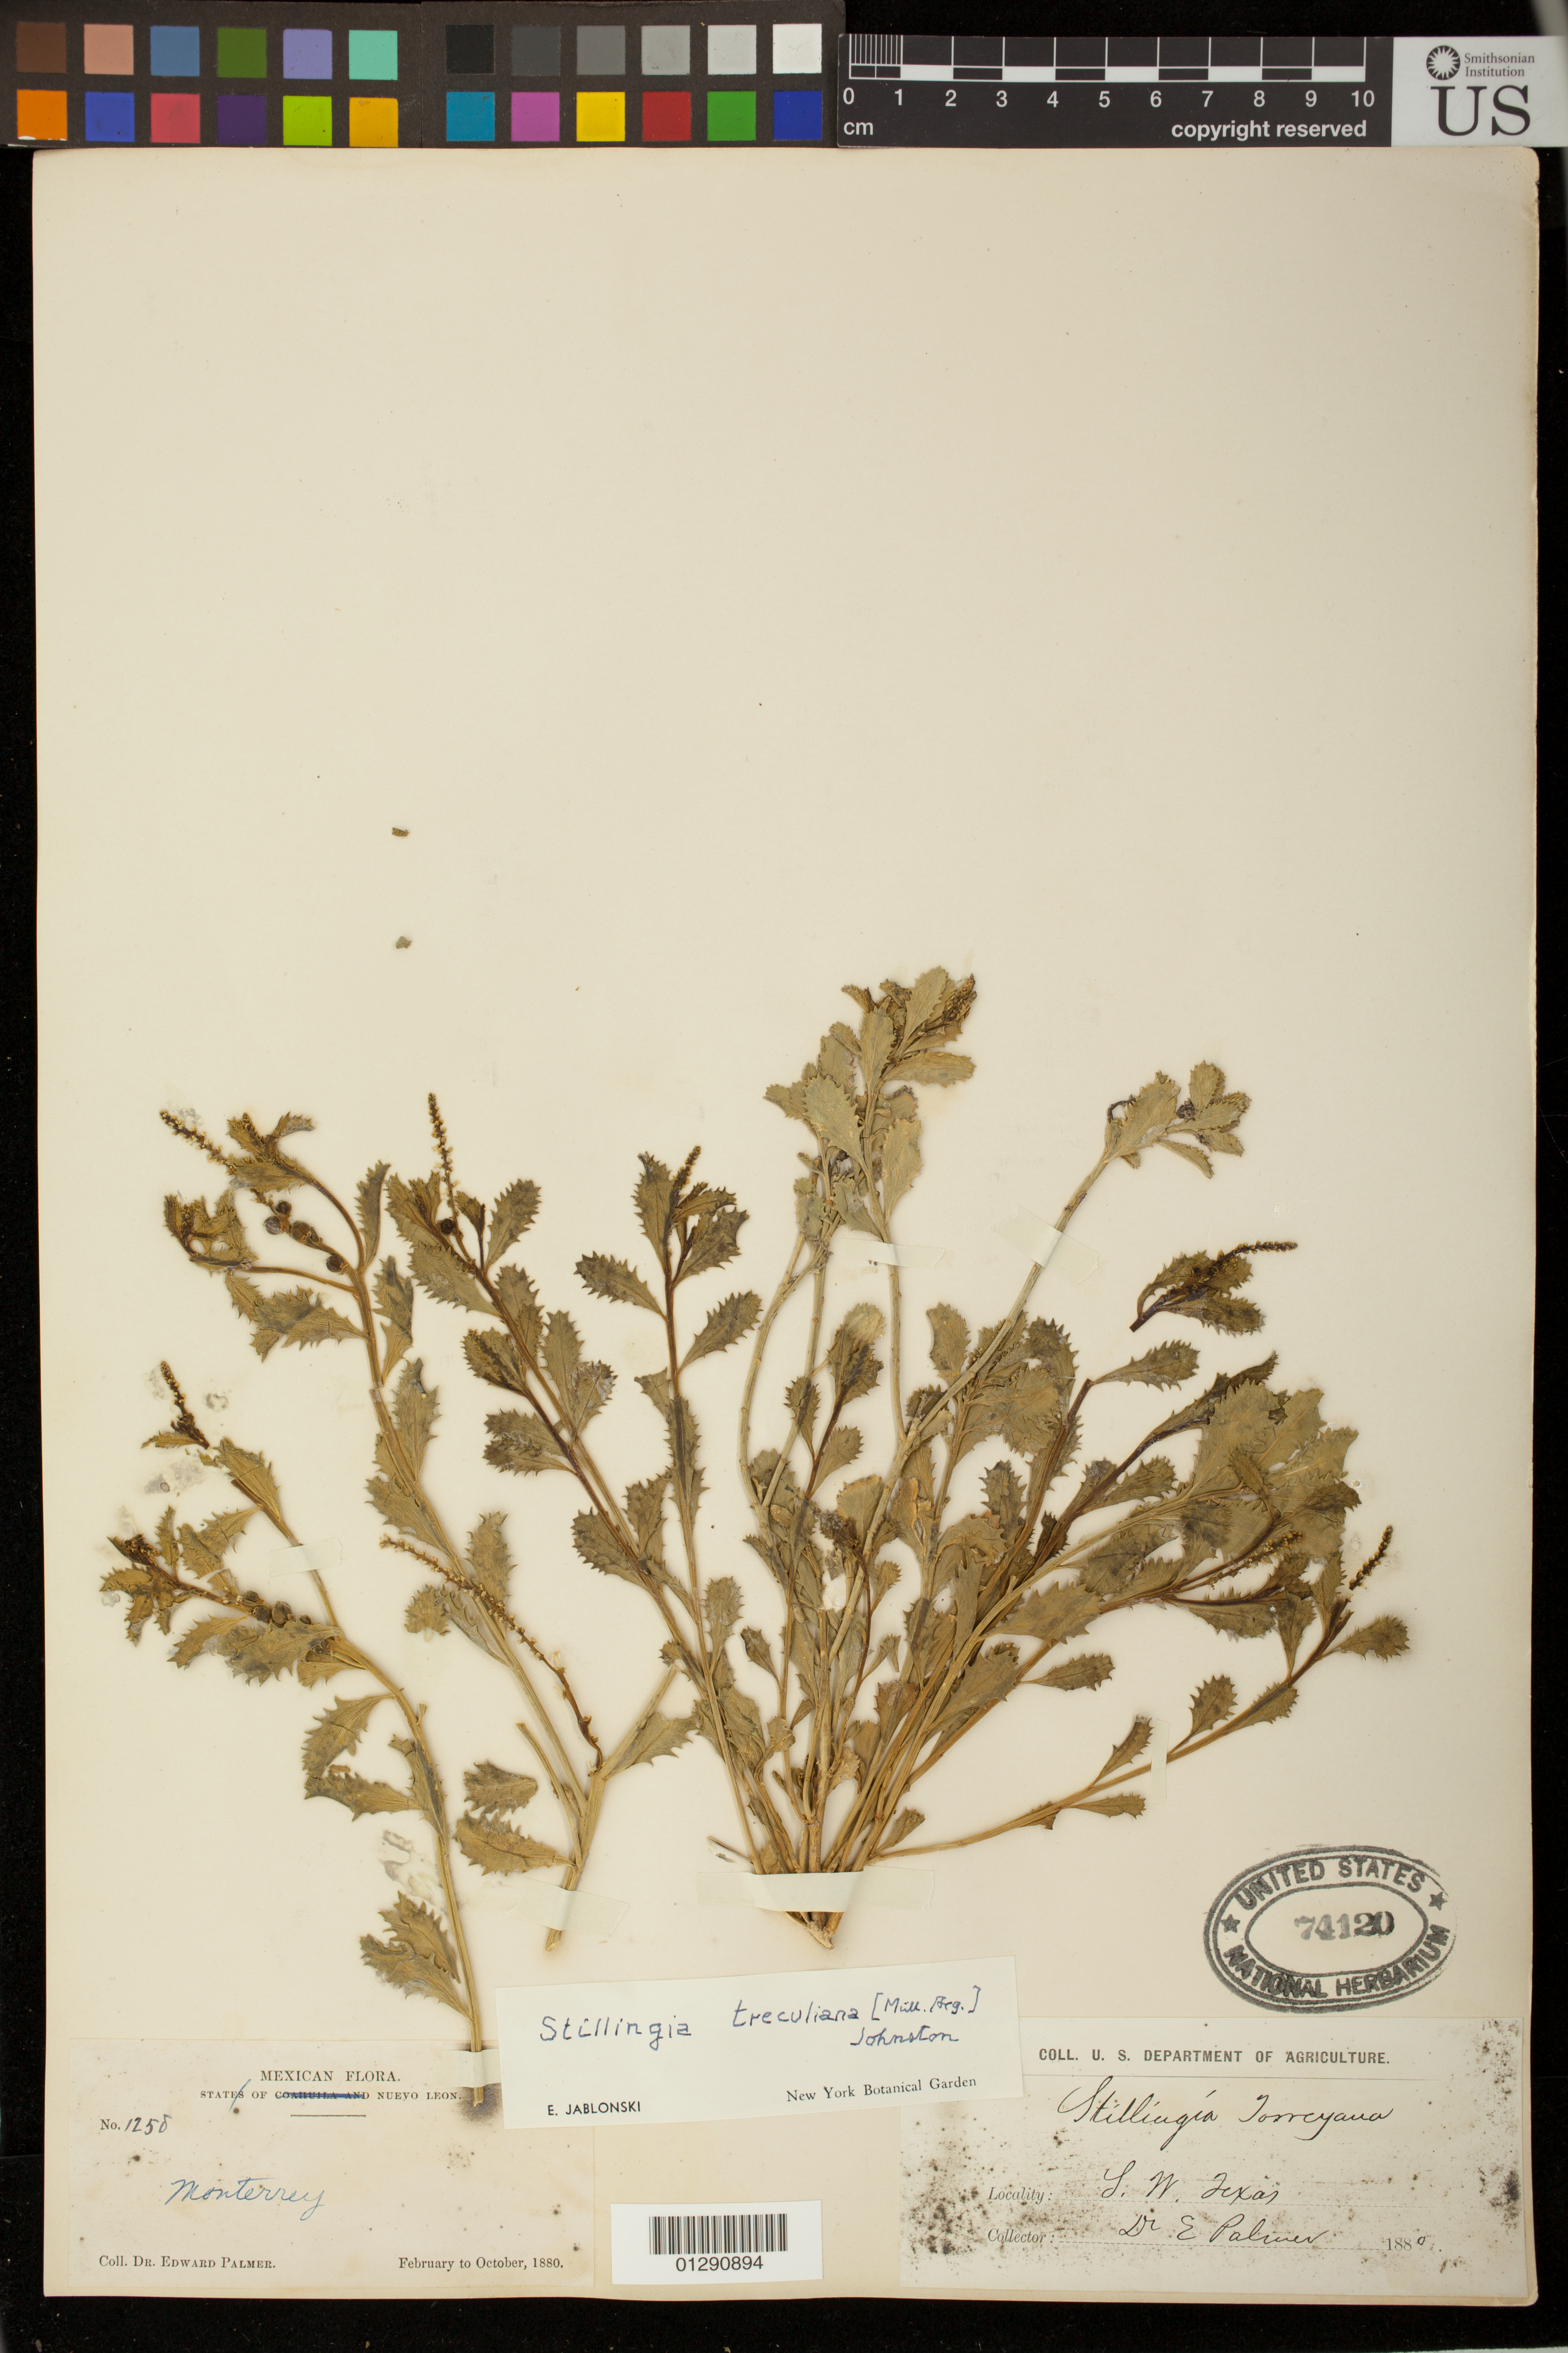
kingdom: Plantae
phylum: Tracheophyta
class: Magnoliopsida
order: Malpighiales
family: Euphorbiaceae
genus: Stillingia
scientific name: Stillingia treculiana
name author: (Müll. Arg.) I.M. Johnst.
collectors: E. Palmer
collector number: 1258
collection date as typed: Feb 1880 to Oct 1880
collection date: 1880-02/1880-10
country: Mexico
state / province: Nuevo León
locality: Monterrey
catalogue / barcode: US 74120